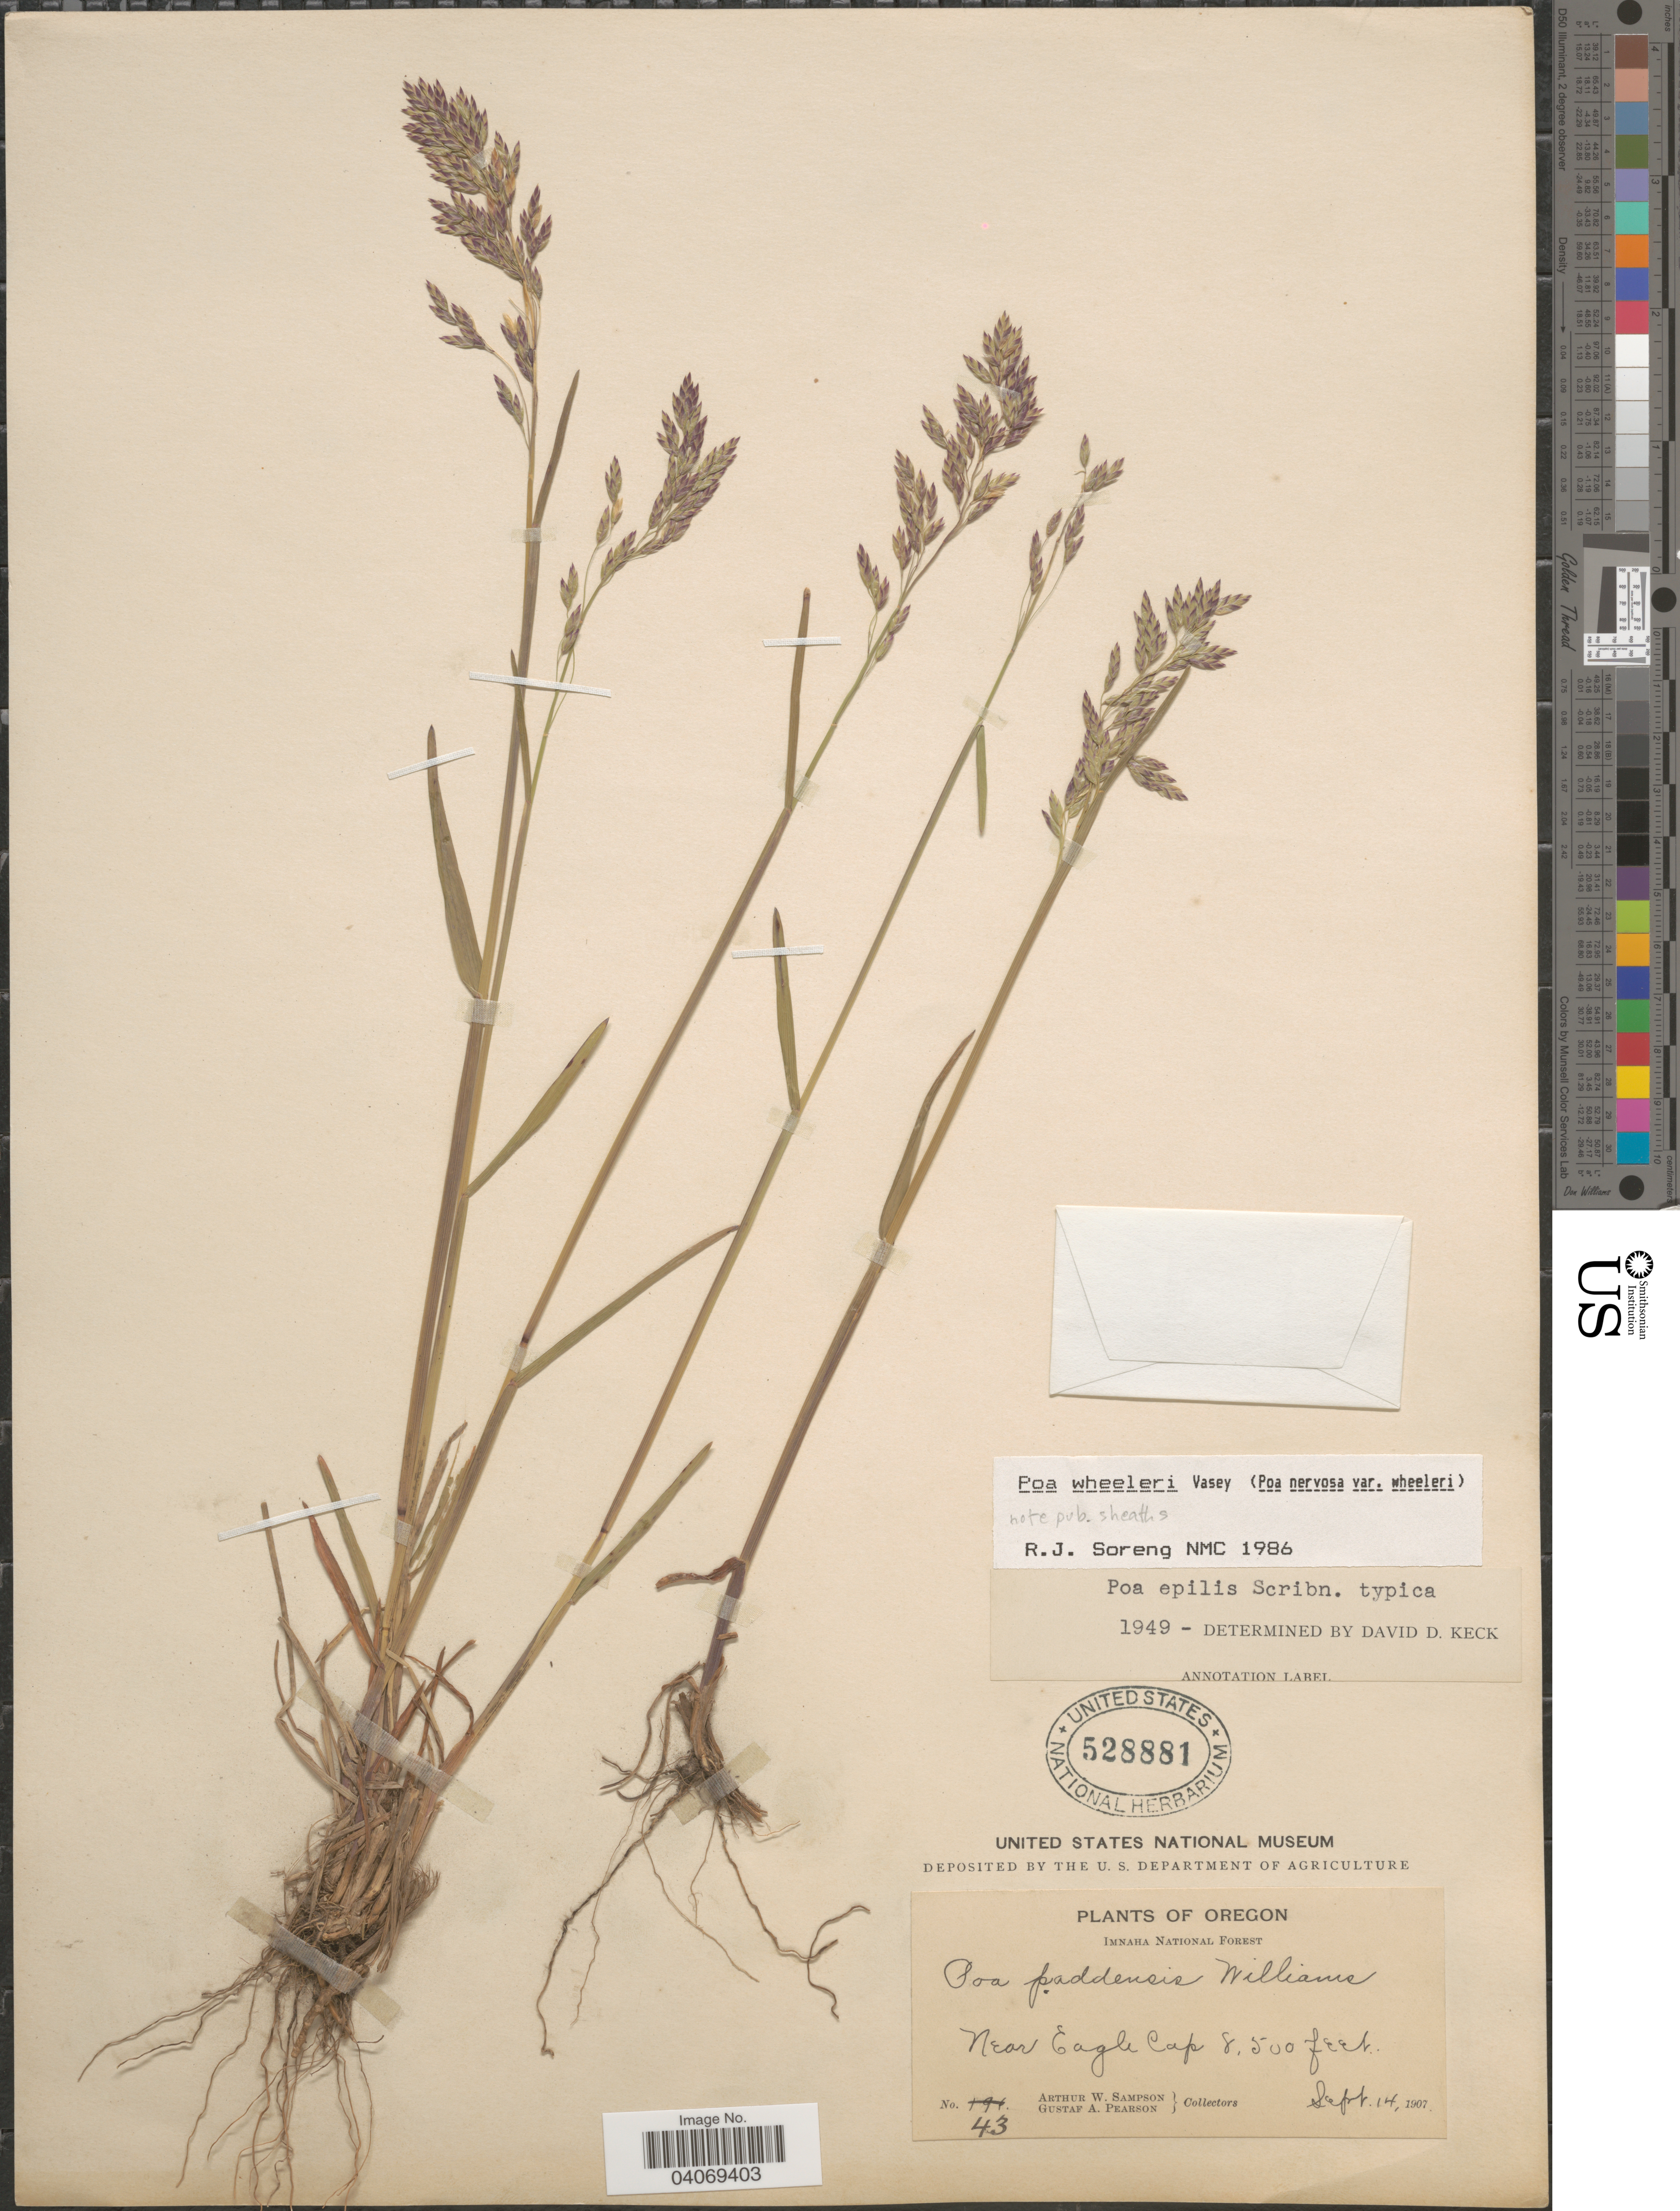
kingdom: Plantae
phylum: Tracheophyta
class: Liliopsida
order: Poales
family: Poaceae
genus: Poa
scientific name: Poa wheeleri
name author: Vasey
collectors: A. Sampson & G. Pearson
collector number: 43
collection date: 1907-09-14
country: United States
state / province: Oregon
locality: Imnaha National Forest. Near Eagle Cap.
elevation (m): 2591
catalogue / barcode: US 528881